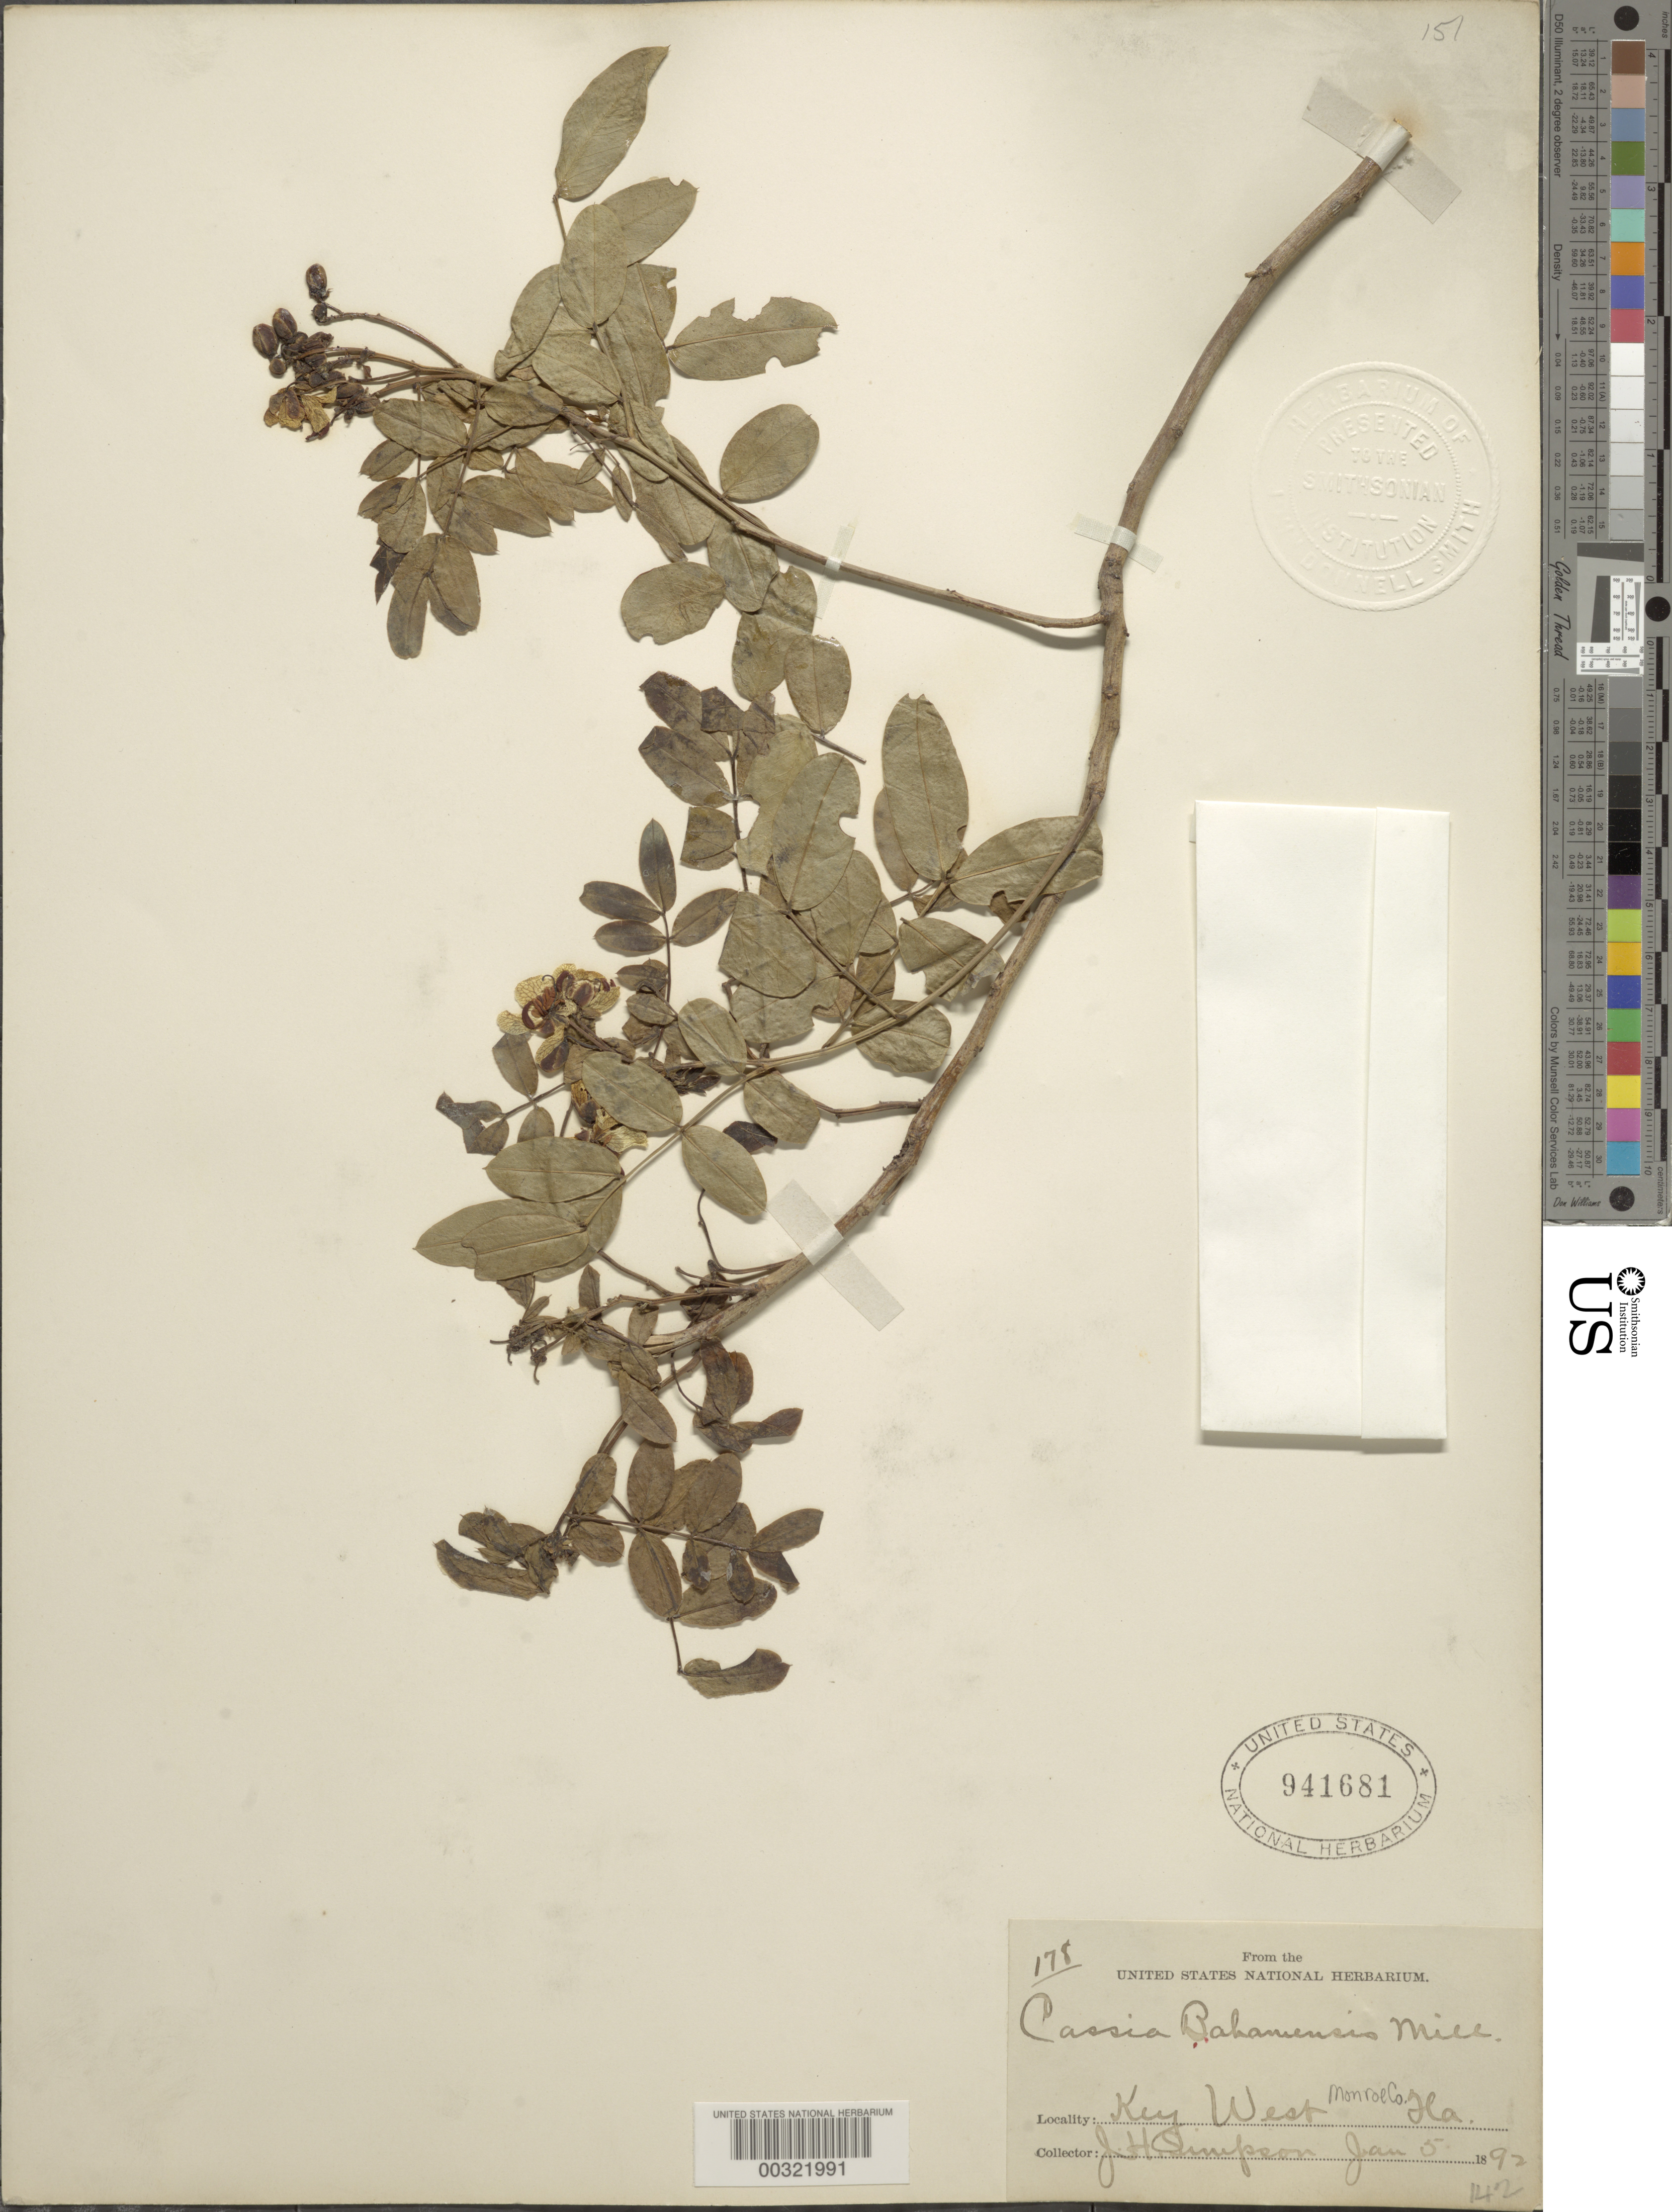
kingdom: Plantae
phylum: Tracheophyta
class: Magnoliopsida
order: Fabales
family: Fabaceae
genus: Senna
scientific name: Senna ligustrina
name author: (L.) H.S. Irwin & Barneby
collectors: J. H. Simpson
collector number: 178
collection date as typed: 05 Jan 1892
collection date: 1892-01-05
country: United States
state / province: Florida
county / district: Monroe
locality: Key west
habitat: Dry rocky soil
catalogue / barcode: US 941681